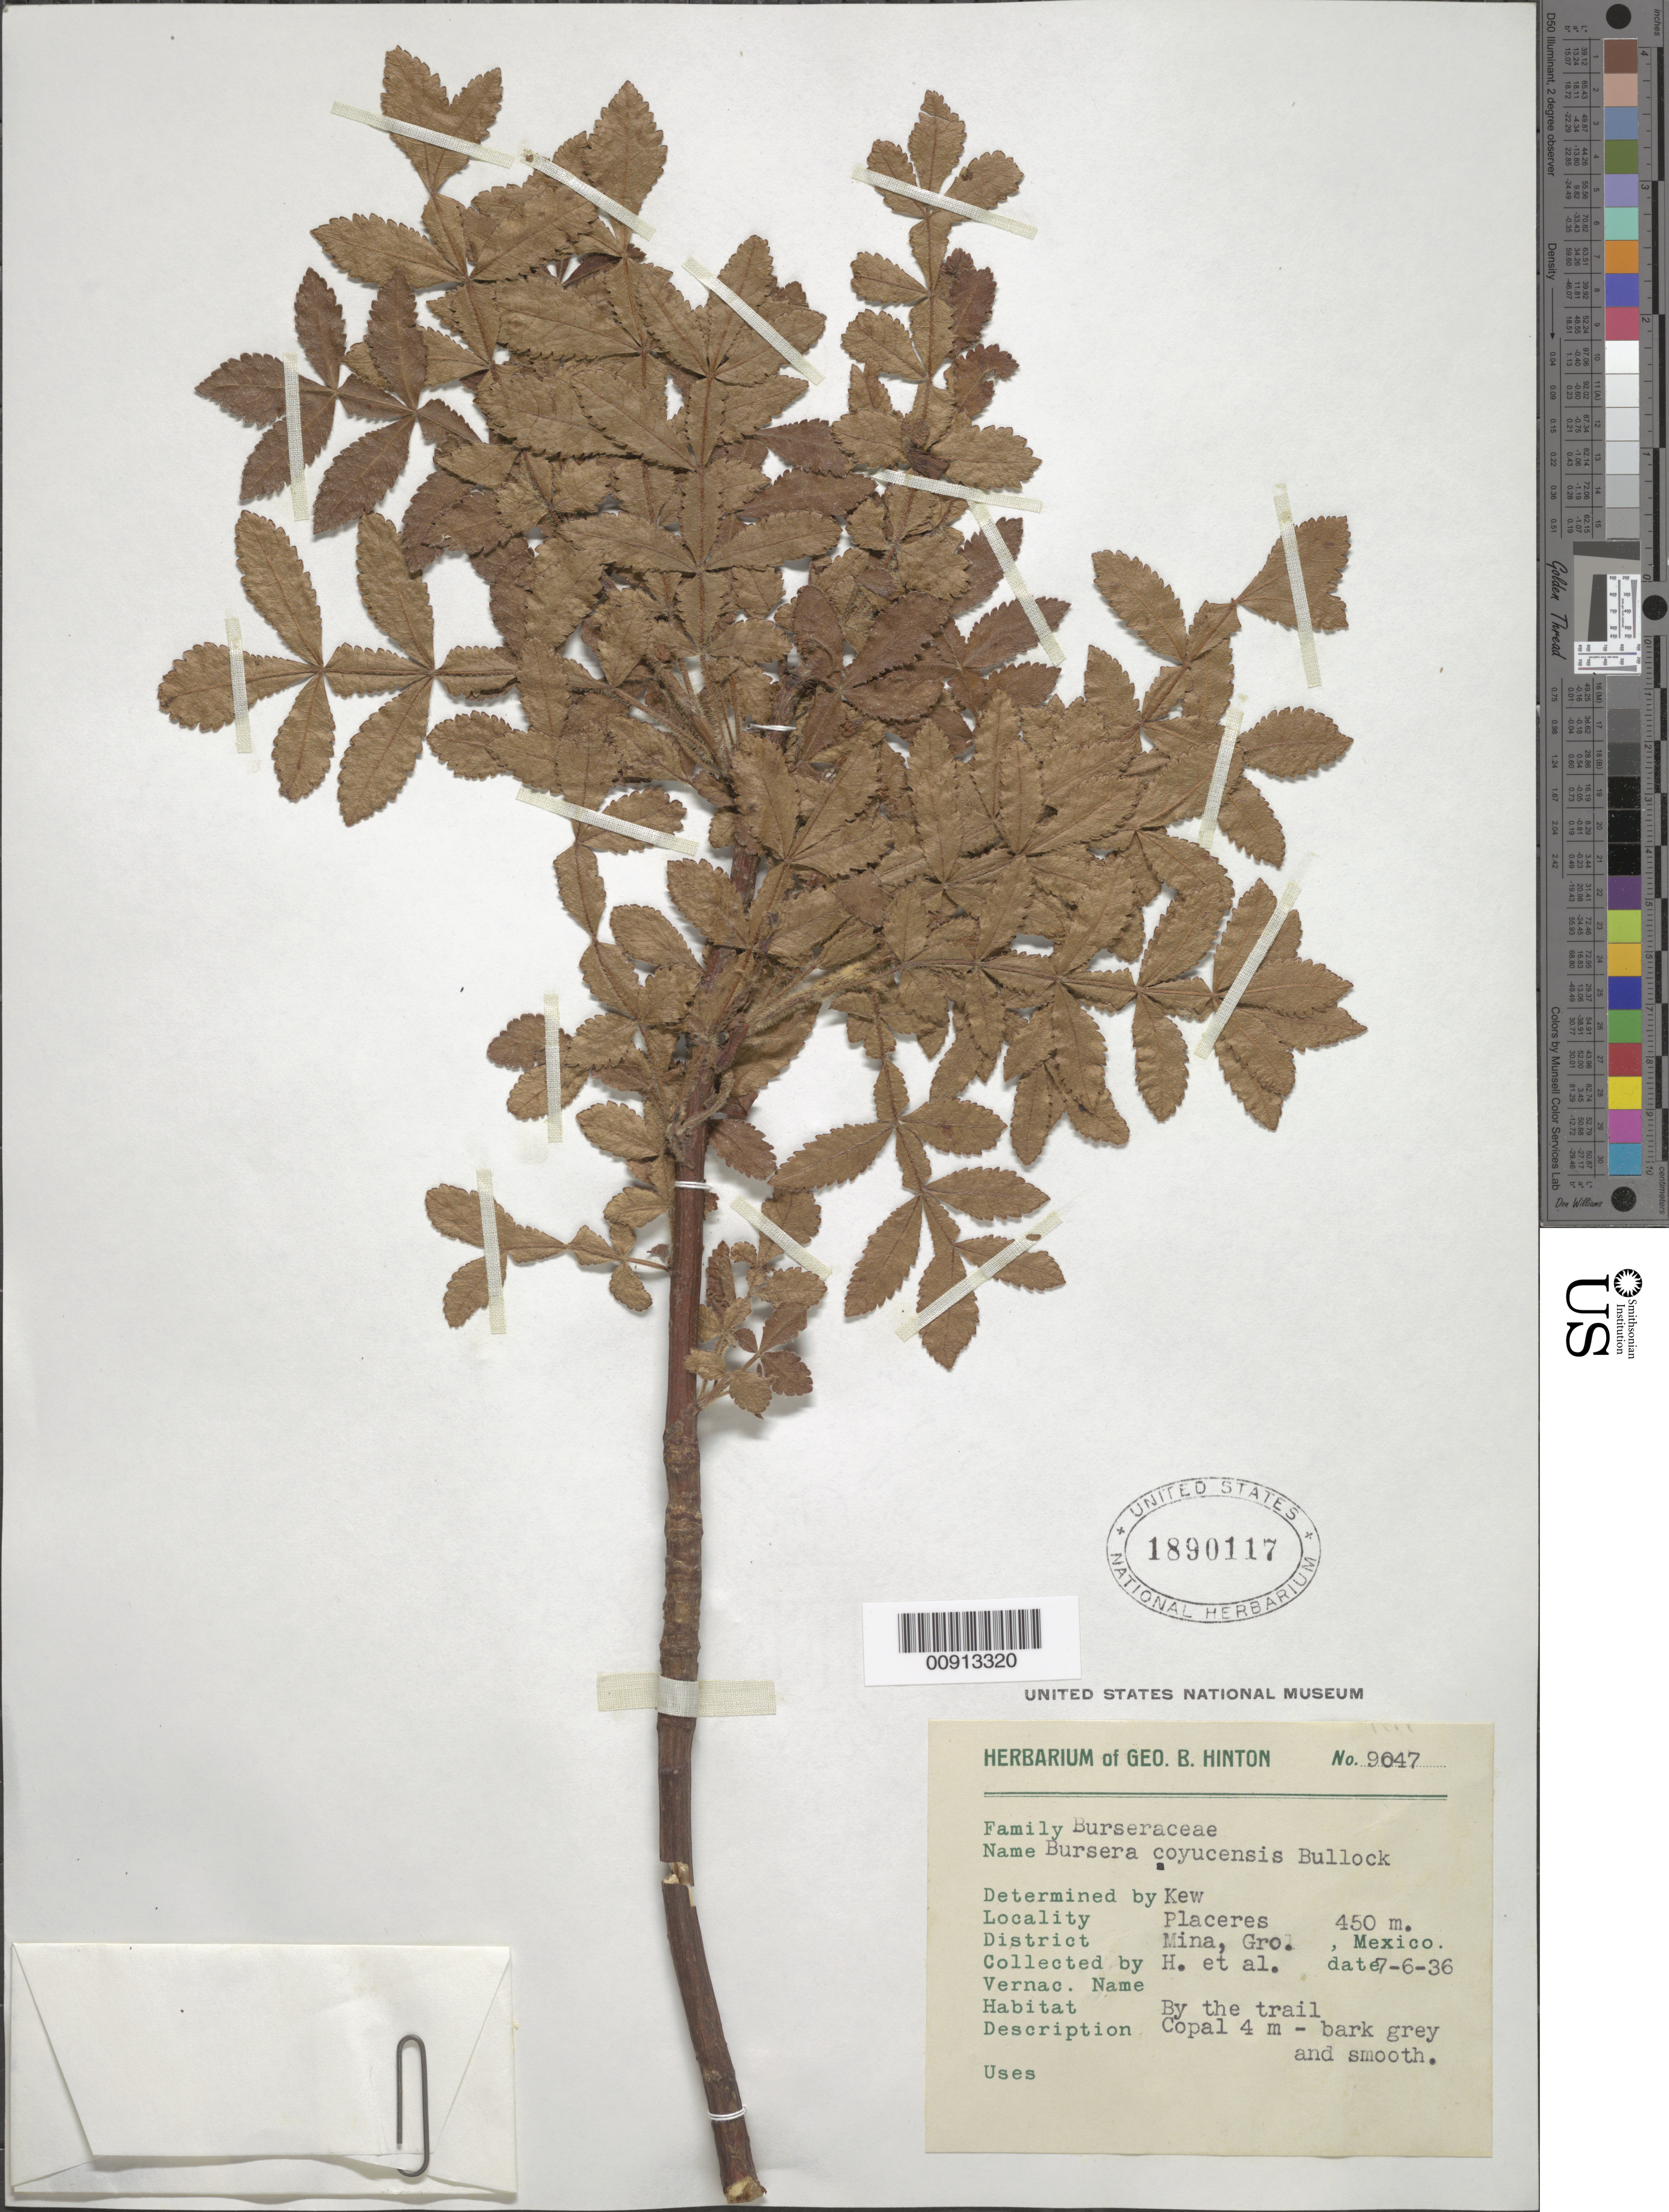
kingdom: Plantae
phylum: Tracheophyta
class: Magnoliopsida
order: Sapindales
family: Burseraceae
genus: Bursera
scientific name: Bursera coyucensis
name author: Bullock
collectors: G. B. Hinton & et al.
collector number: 9047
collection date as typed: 06 Jul 1936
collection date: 1936-07-06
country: Mexico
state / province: Guerrero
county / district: Mina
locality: Placeres, District Mina, Guerrero.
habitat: By the trail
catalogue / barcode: US 1890117